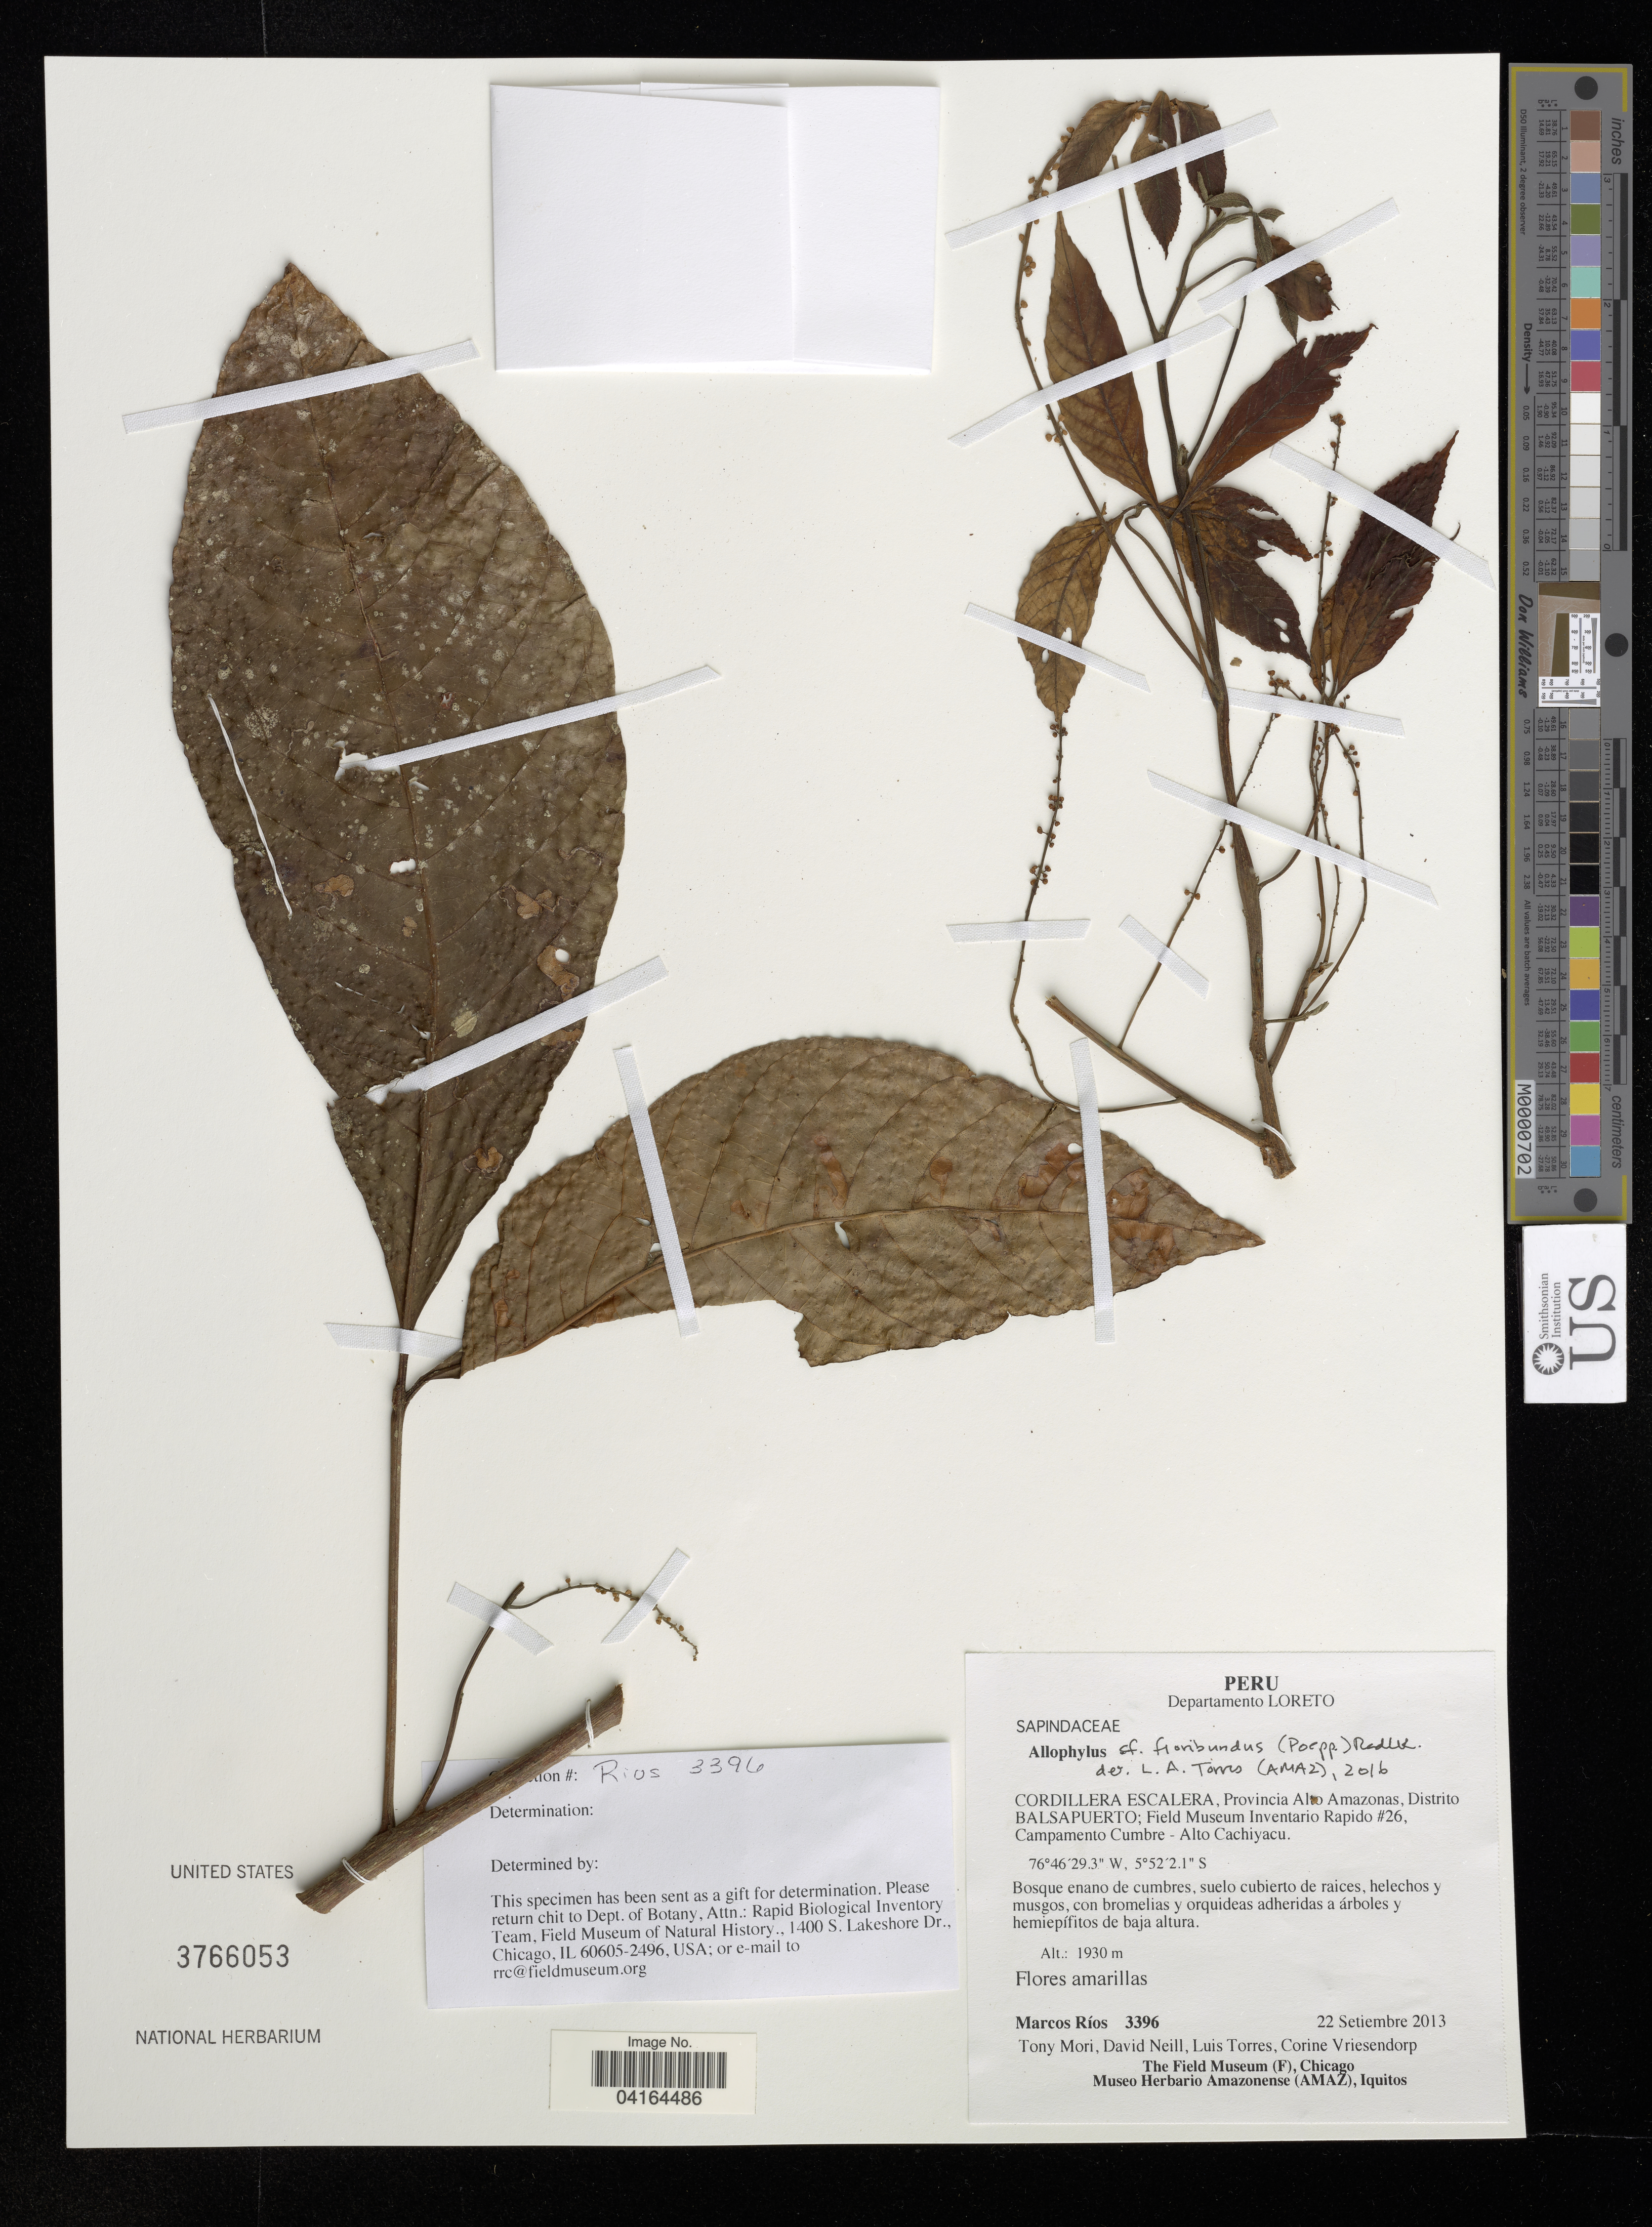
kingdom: Plantae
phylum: Tracheophyta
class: Magnoliopsida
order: Sapindales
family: Sapindaceae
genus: Allophylus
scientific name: Allophylus floribundus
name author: (Poepp. & Endl.) Radlk.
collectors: M. Rios, T. Mori, D. Neill, L. Torres & C. Vriesendorp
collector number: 3396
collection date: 2013-09-22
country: Peru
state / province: Loreto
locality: Departamento Loreto. Cordillera Escalera, Provincia Alto Amazonas, Distrito Balsapuerto; Field Museum Inventario Rapido #26, Campamento Cumbre - Alto Cachiyacu.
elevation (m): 1930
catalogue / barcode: US 3766053